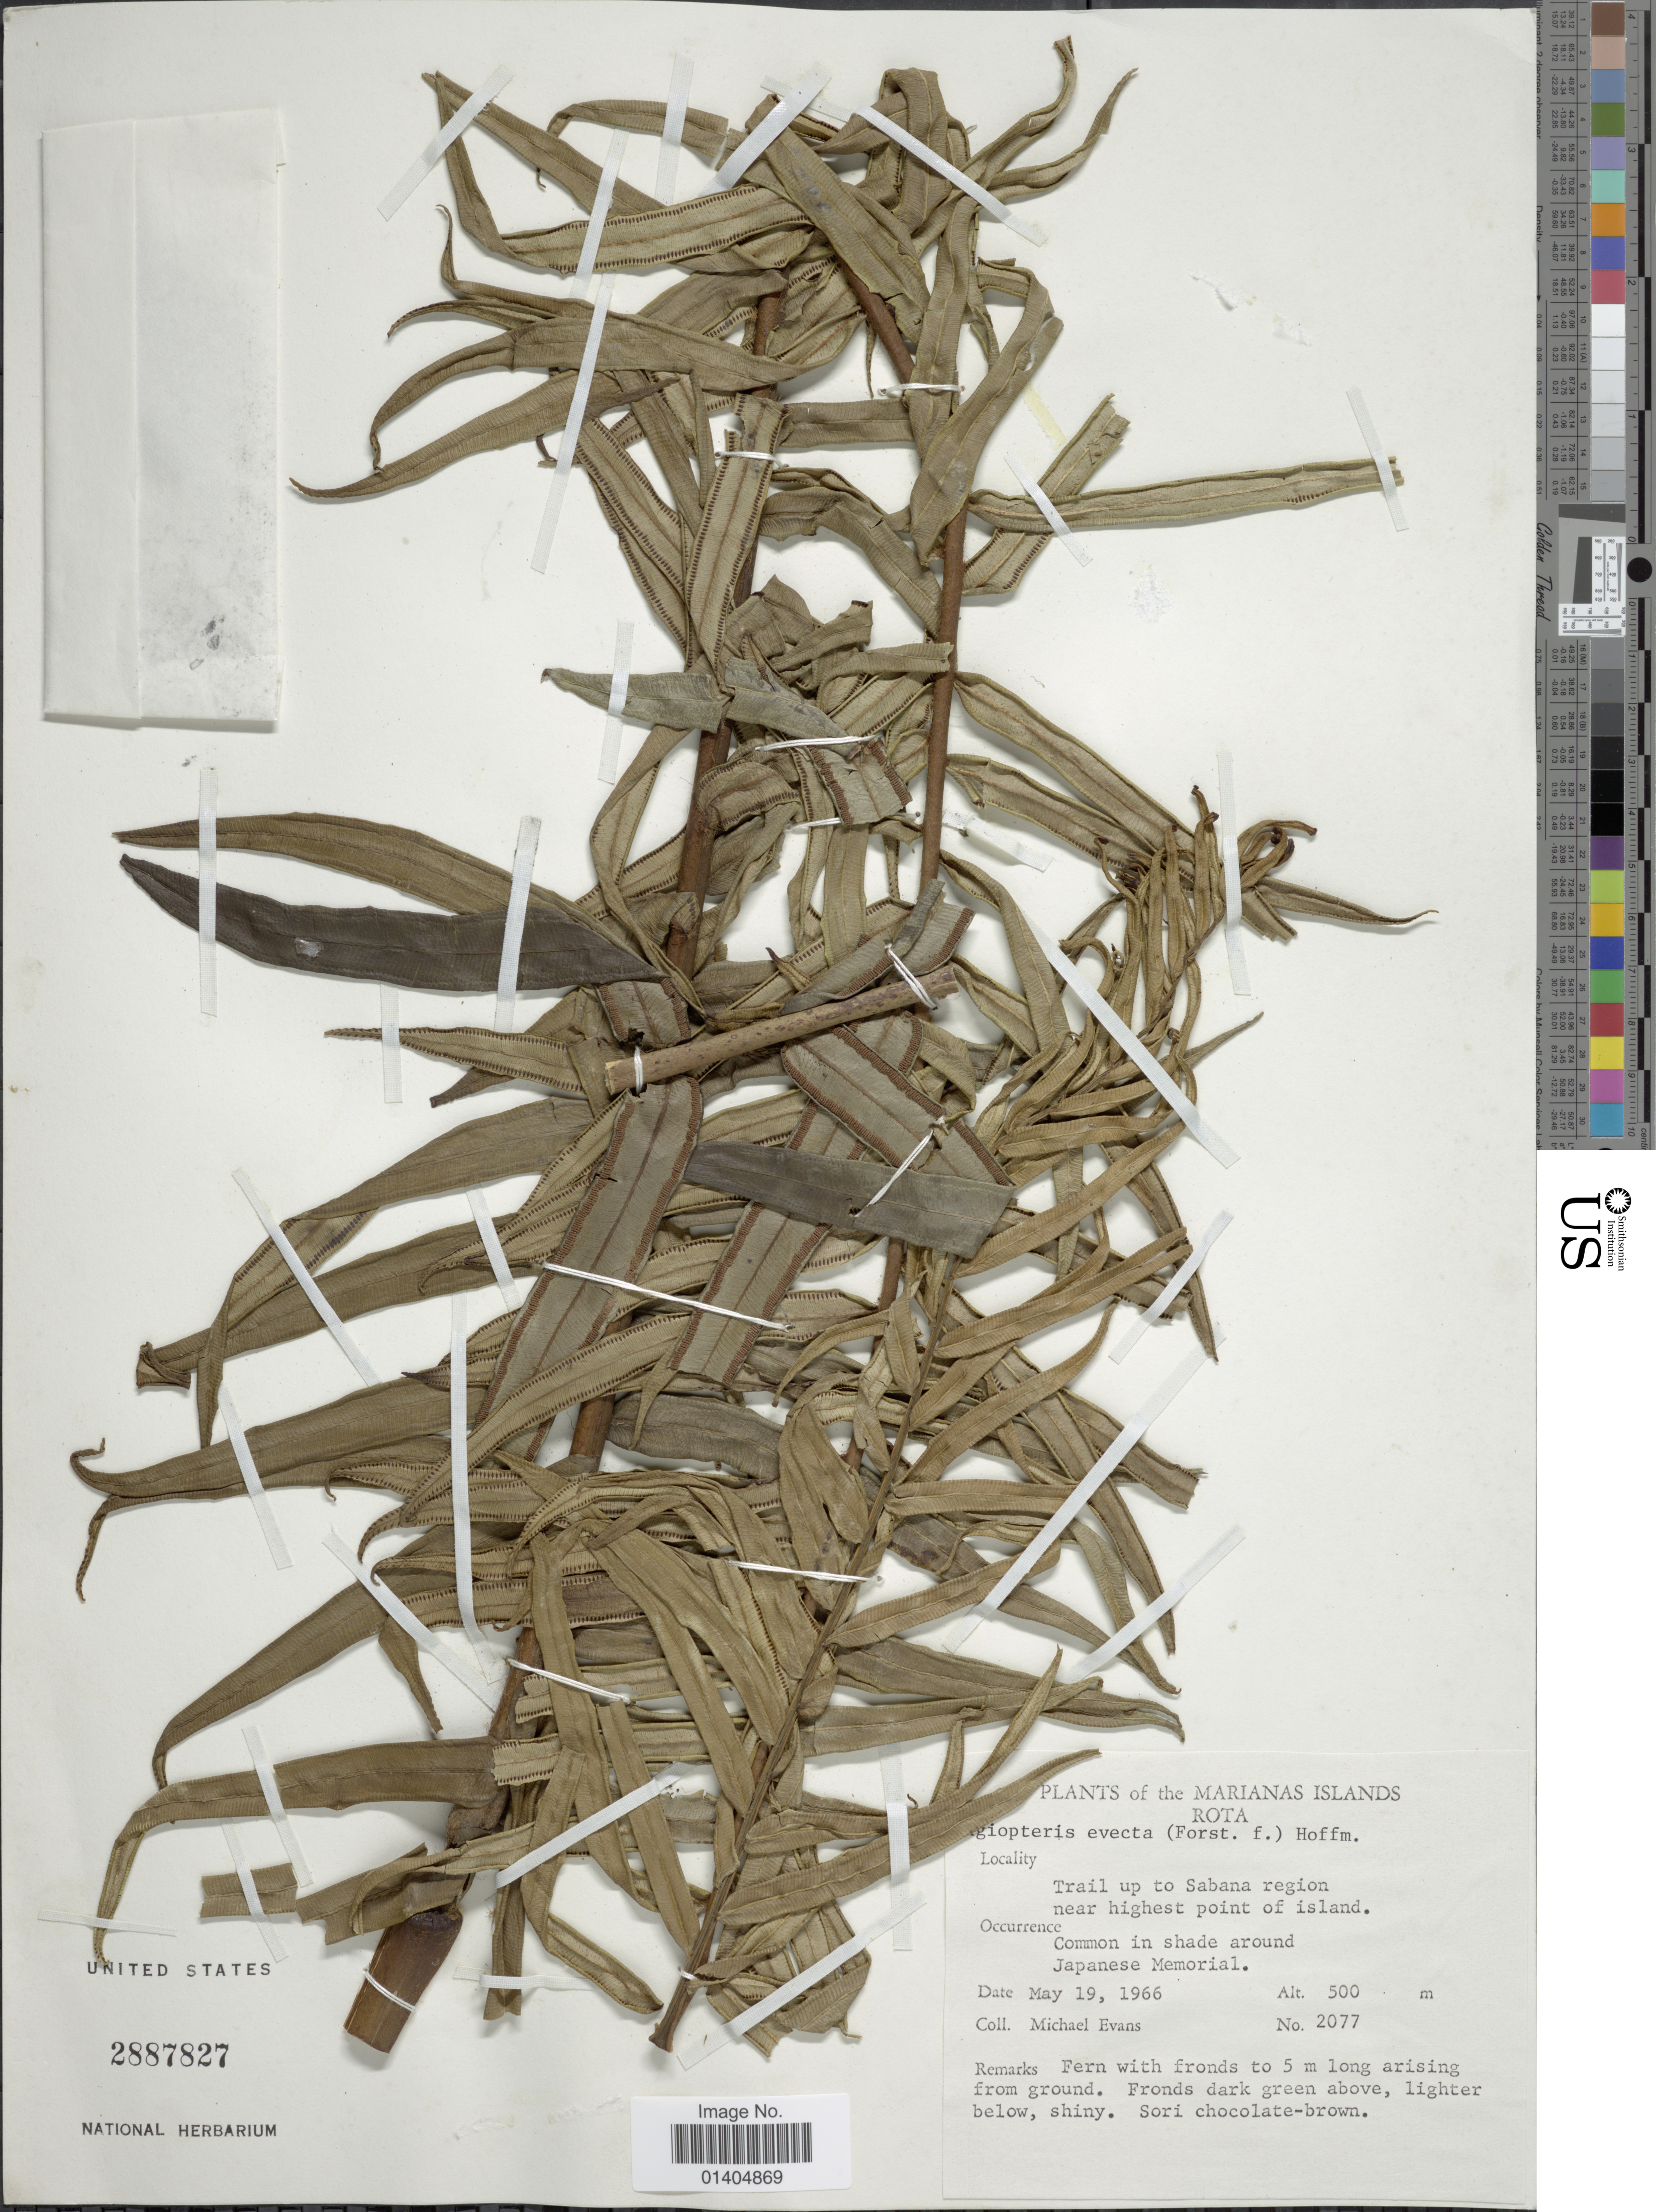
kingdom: Plantae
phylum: Tracheophyta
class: Polypodiopsida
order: Marattiales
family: Marattiaceae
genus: Angiopteris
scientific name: Angiopteris evecta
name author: (G. Forst.) Hoffm.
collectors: M. Evans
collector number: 2077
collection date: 1966-05-19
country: Northern Mariana Islands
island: Rota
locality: Rota. Trail up to Sabana region near highest point of island.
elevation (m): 500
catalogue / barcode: US 2887827